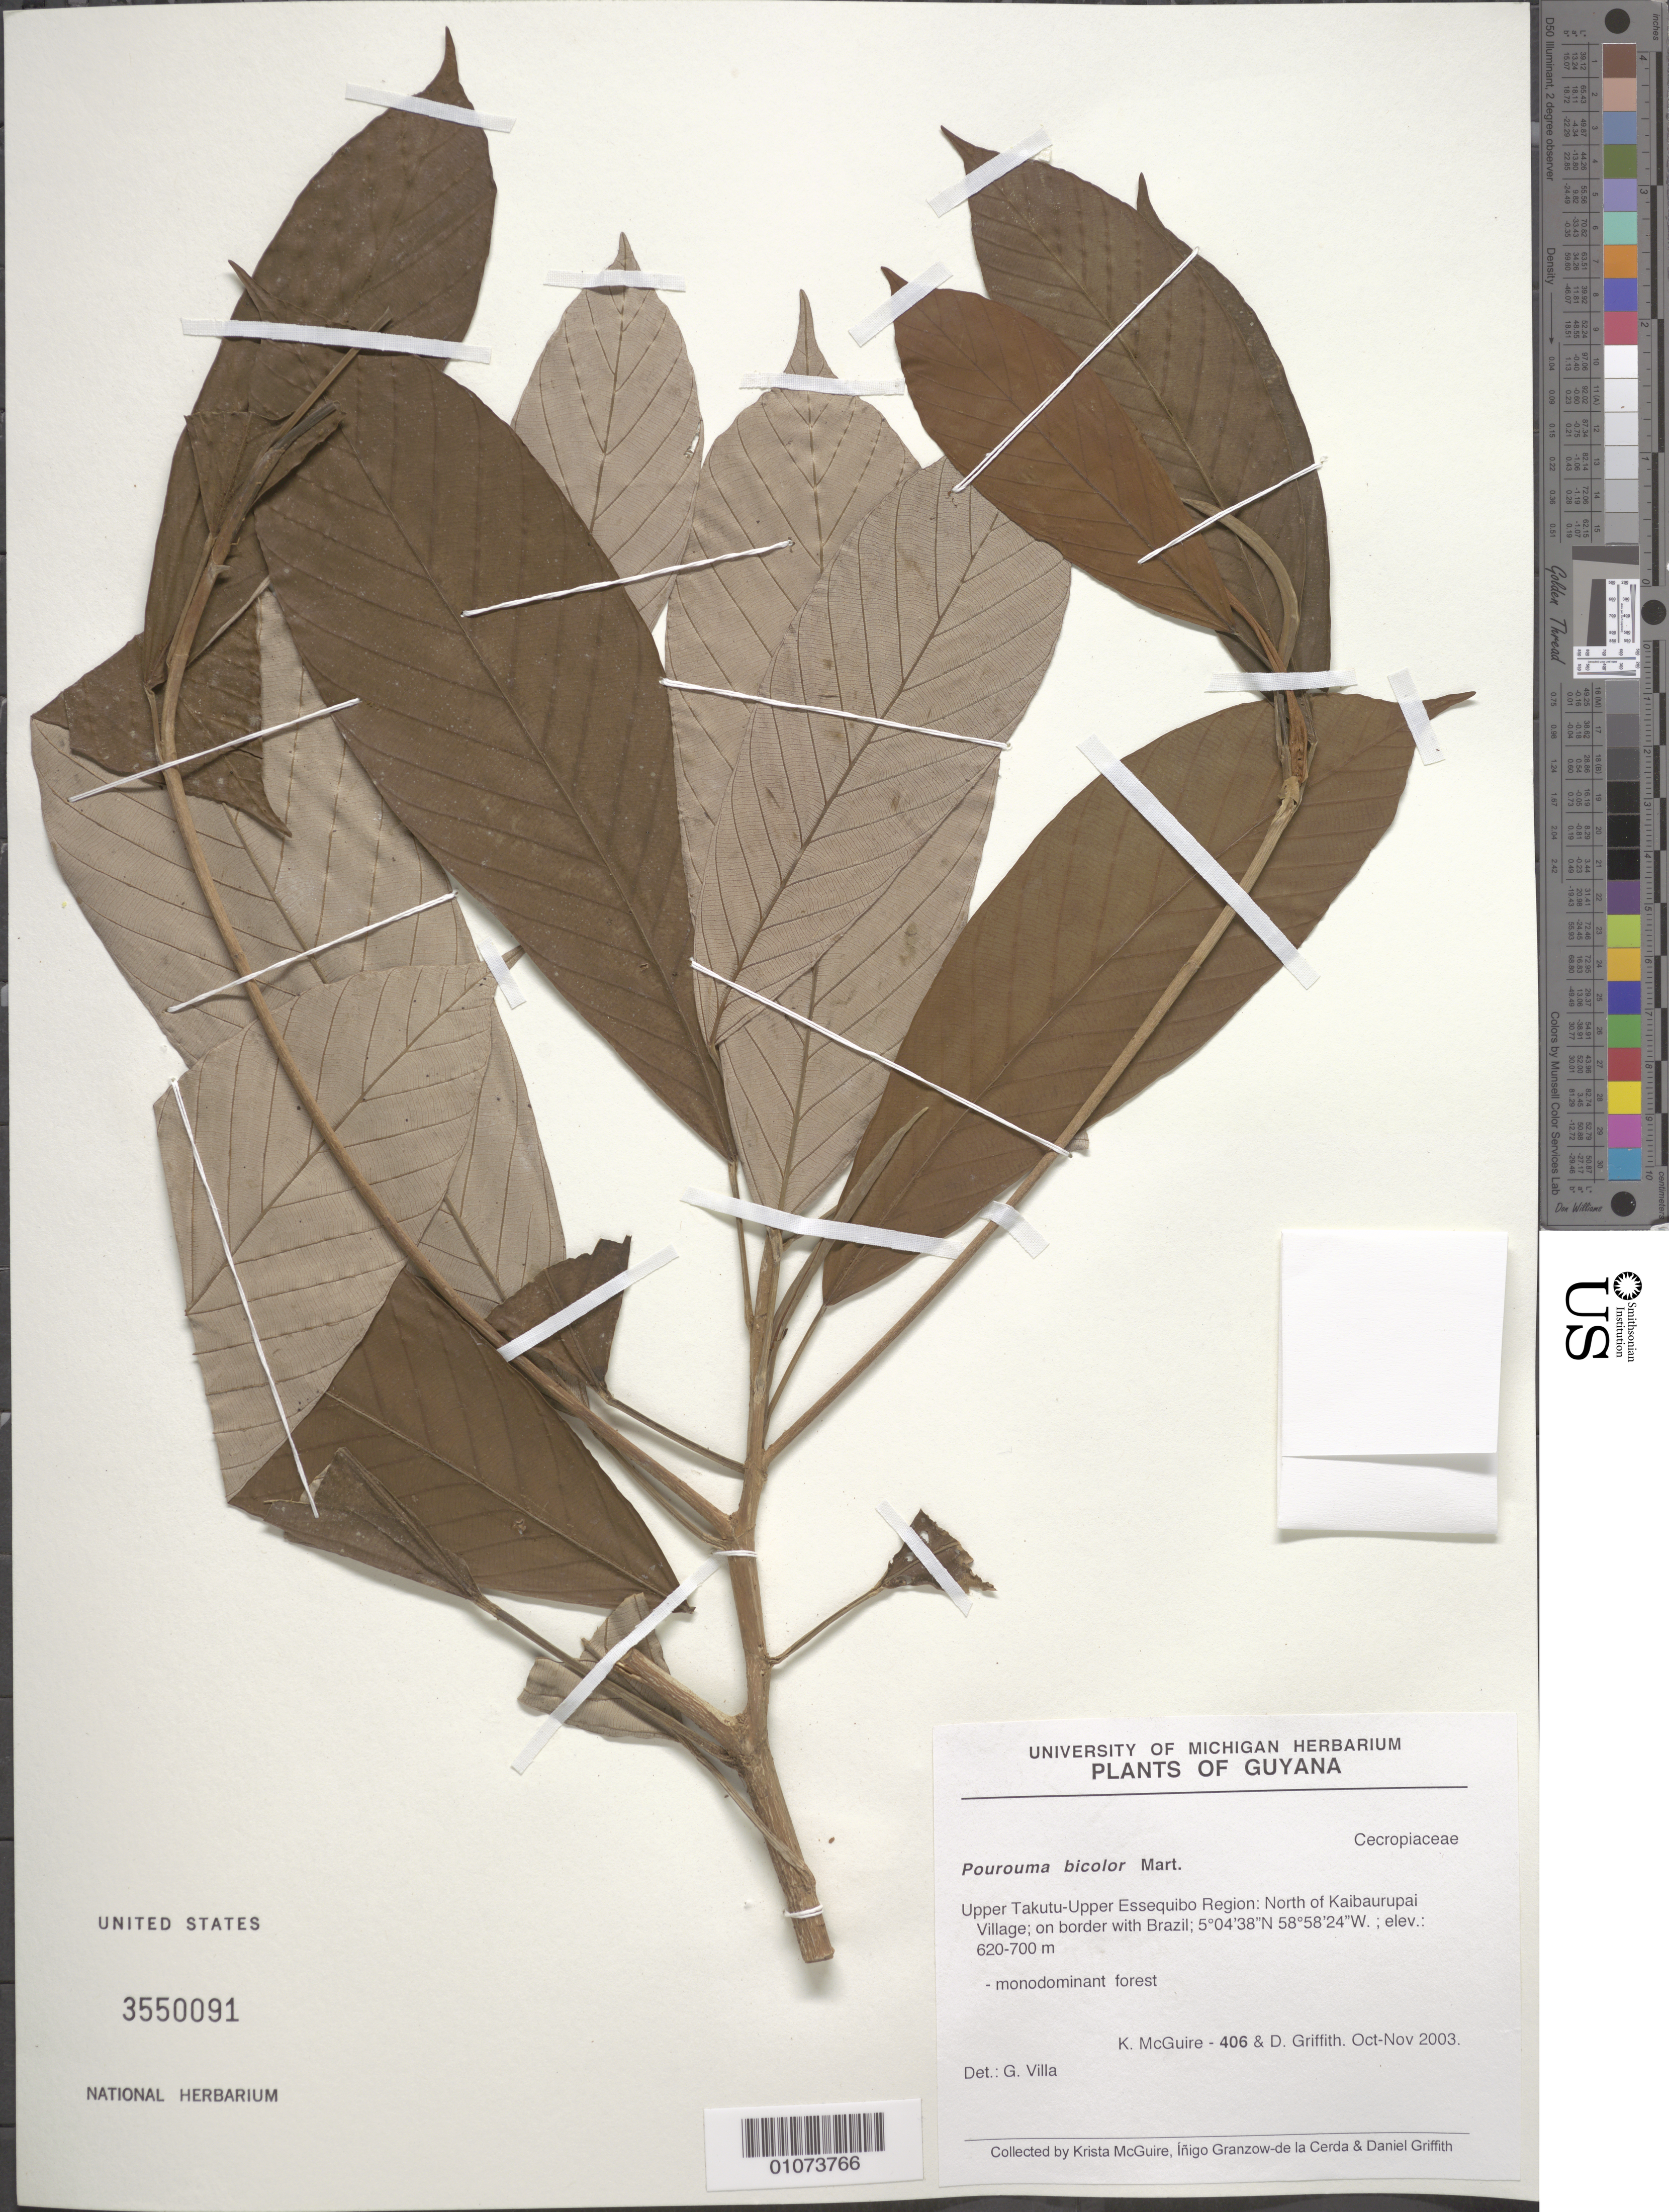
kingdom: Plantae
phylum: Tracheophyta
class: Magnoliopsida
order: Rosales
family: Urticaceae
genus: Pourouma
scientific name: Pourouma bicolor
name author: Mart.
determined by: Villa, Gorky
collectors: K. McGuire & D. Griffith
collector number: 406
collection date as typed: Oct-03 to Nov-03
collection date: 2003-10/2003-11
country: Guyana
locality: Upper Takutu - Upper Essequibo Region: North of Kaibaurupai Village; on border with Brazil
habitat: Monodominant forest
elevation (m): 620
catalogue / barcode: US 3550091